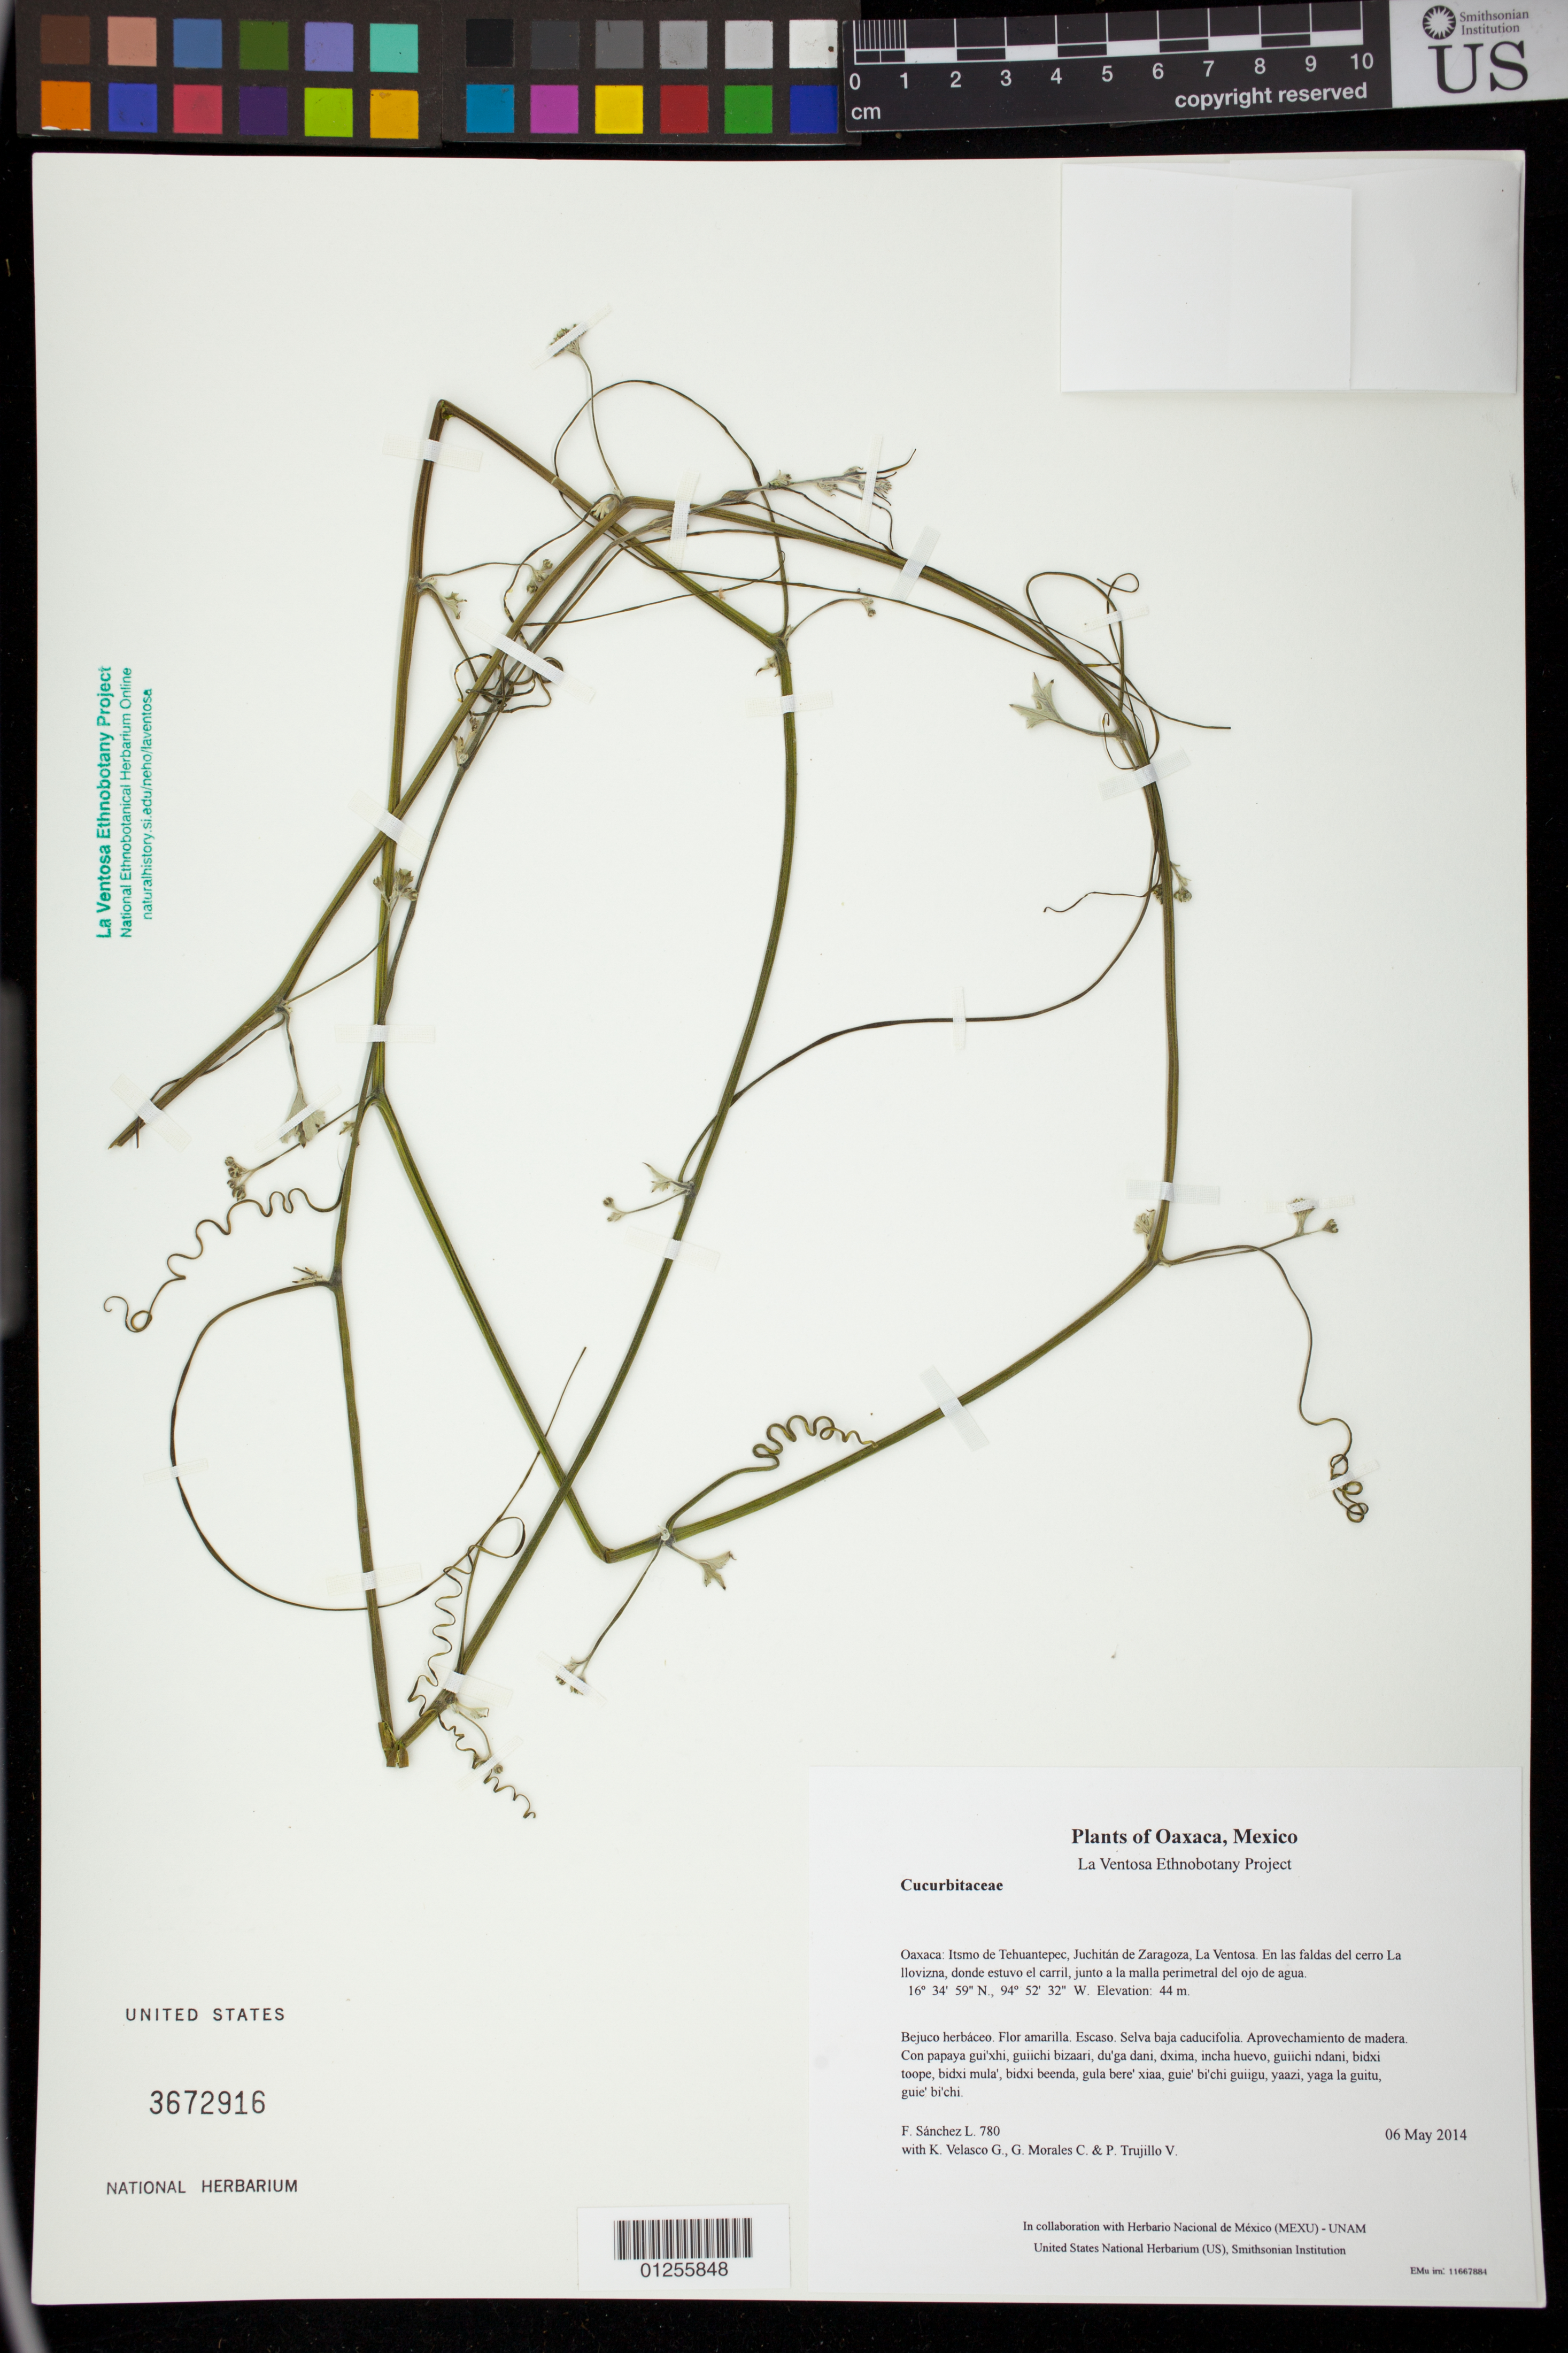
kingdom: Plantae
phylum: Tracheophyta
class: Magnoliopsida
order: Cucurbitales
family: Cucurbitaceae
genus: Ibervillea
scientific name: Ibervillea hypoleuca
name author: (Standl.) C. Jeffrey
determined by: Velasco G., Kenia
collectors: F. Sánchez L., K. Velasco G., G. Morales C. & P. Trujillo V.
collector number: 780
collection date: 2014-05-06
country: Mexico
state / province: Oaxaca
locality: Itsmo de Tehuantepec, Juchitán de Zaragoza, La Ventosa. En las faldas del cerro La llovizna, donde estuvo el carril, junto a la malla perimetral del ojo de agua.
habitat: Selva baja caducifolia. Aprovechamiento de madera.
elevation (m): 44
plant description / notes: JEBOT, MEXU, SERO, US; Luba'. Guie' naguchi. Huaxie'.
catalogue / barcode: US 3672916